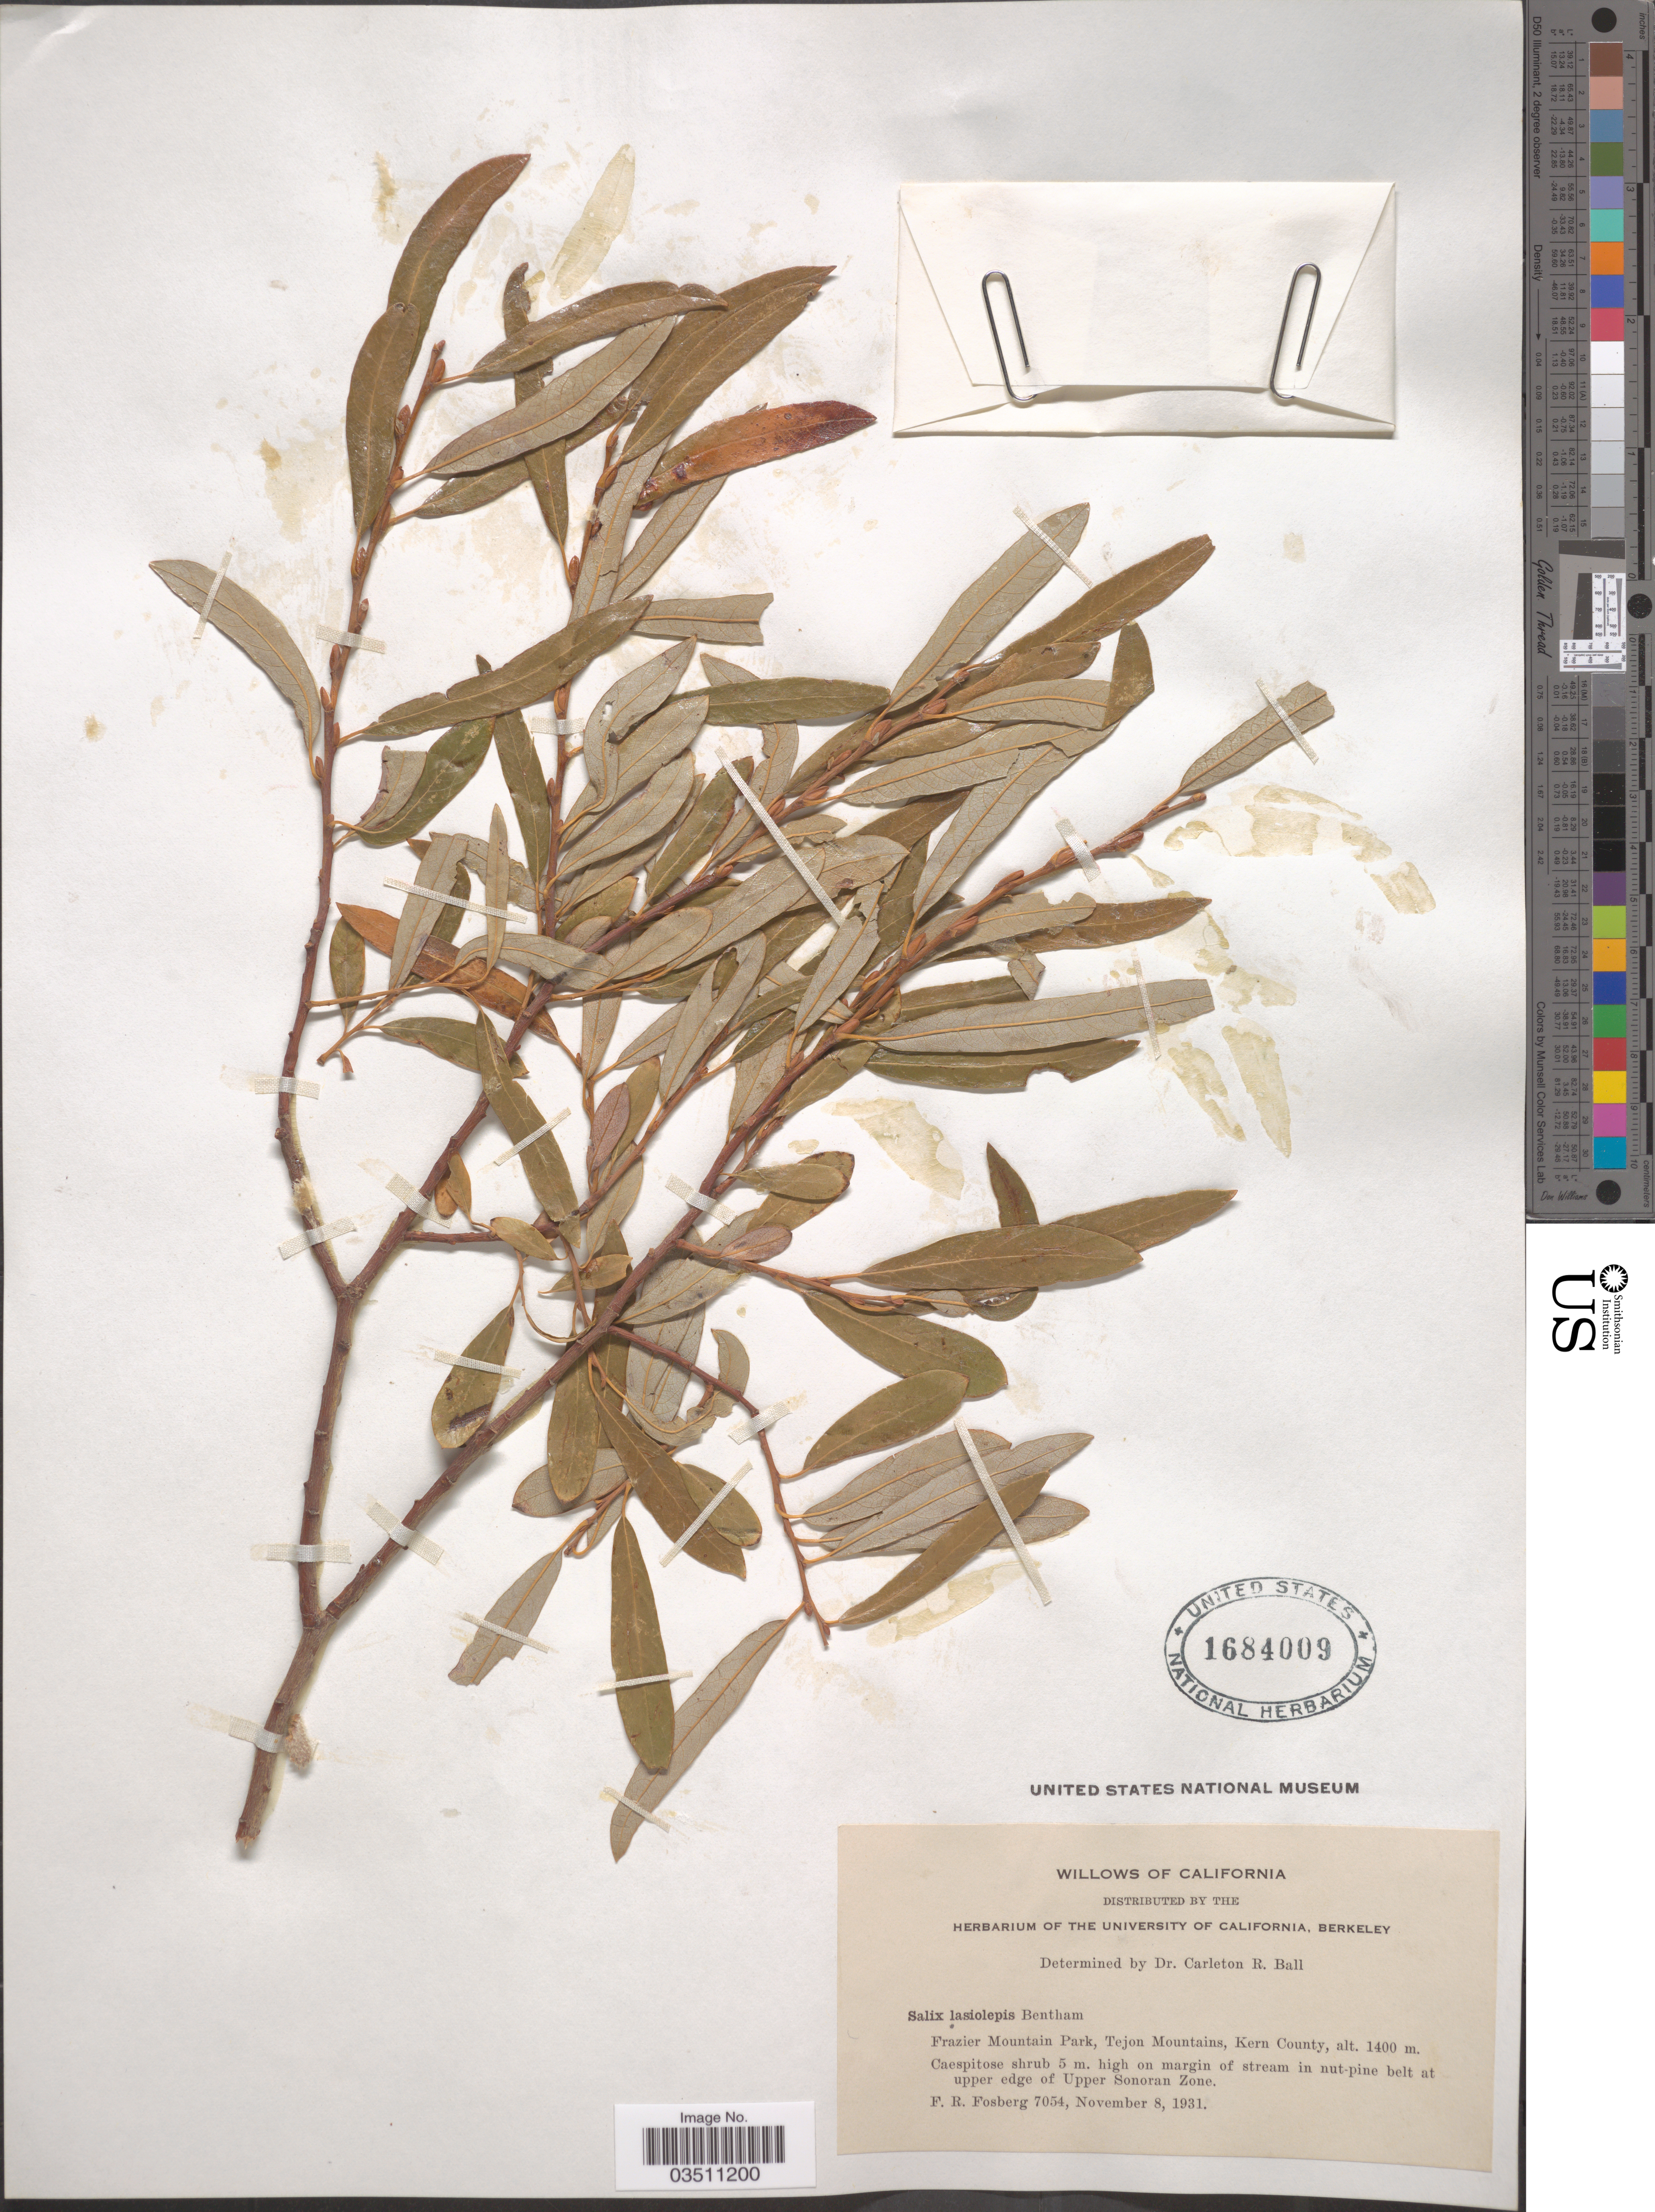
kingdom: Plantae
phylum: Tracheophyta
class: Magnoliopsida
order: Malpighiales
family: Salicaceae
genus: Salix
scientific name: Salix lasiolepis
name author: Benth.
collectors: F. R. Fosberg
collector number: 7054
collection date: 1931-11-08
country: United States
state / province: California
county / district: Kern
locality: Frazier Mountain Park, Tejon Mountains, Kern County. Upper edge of Upper Sonoran Zone.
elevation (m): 1400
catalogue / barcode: US 1684009